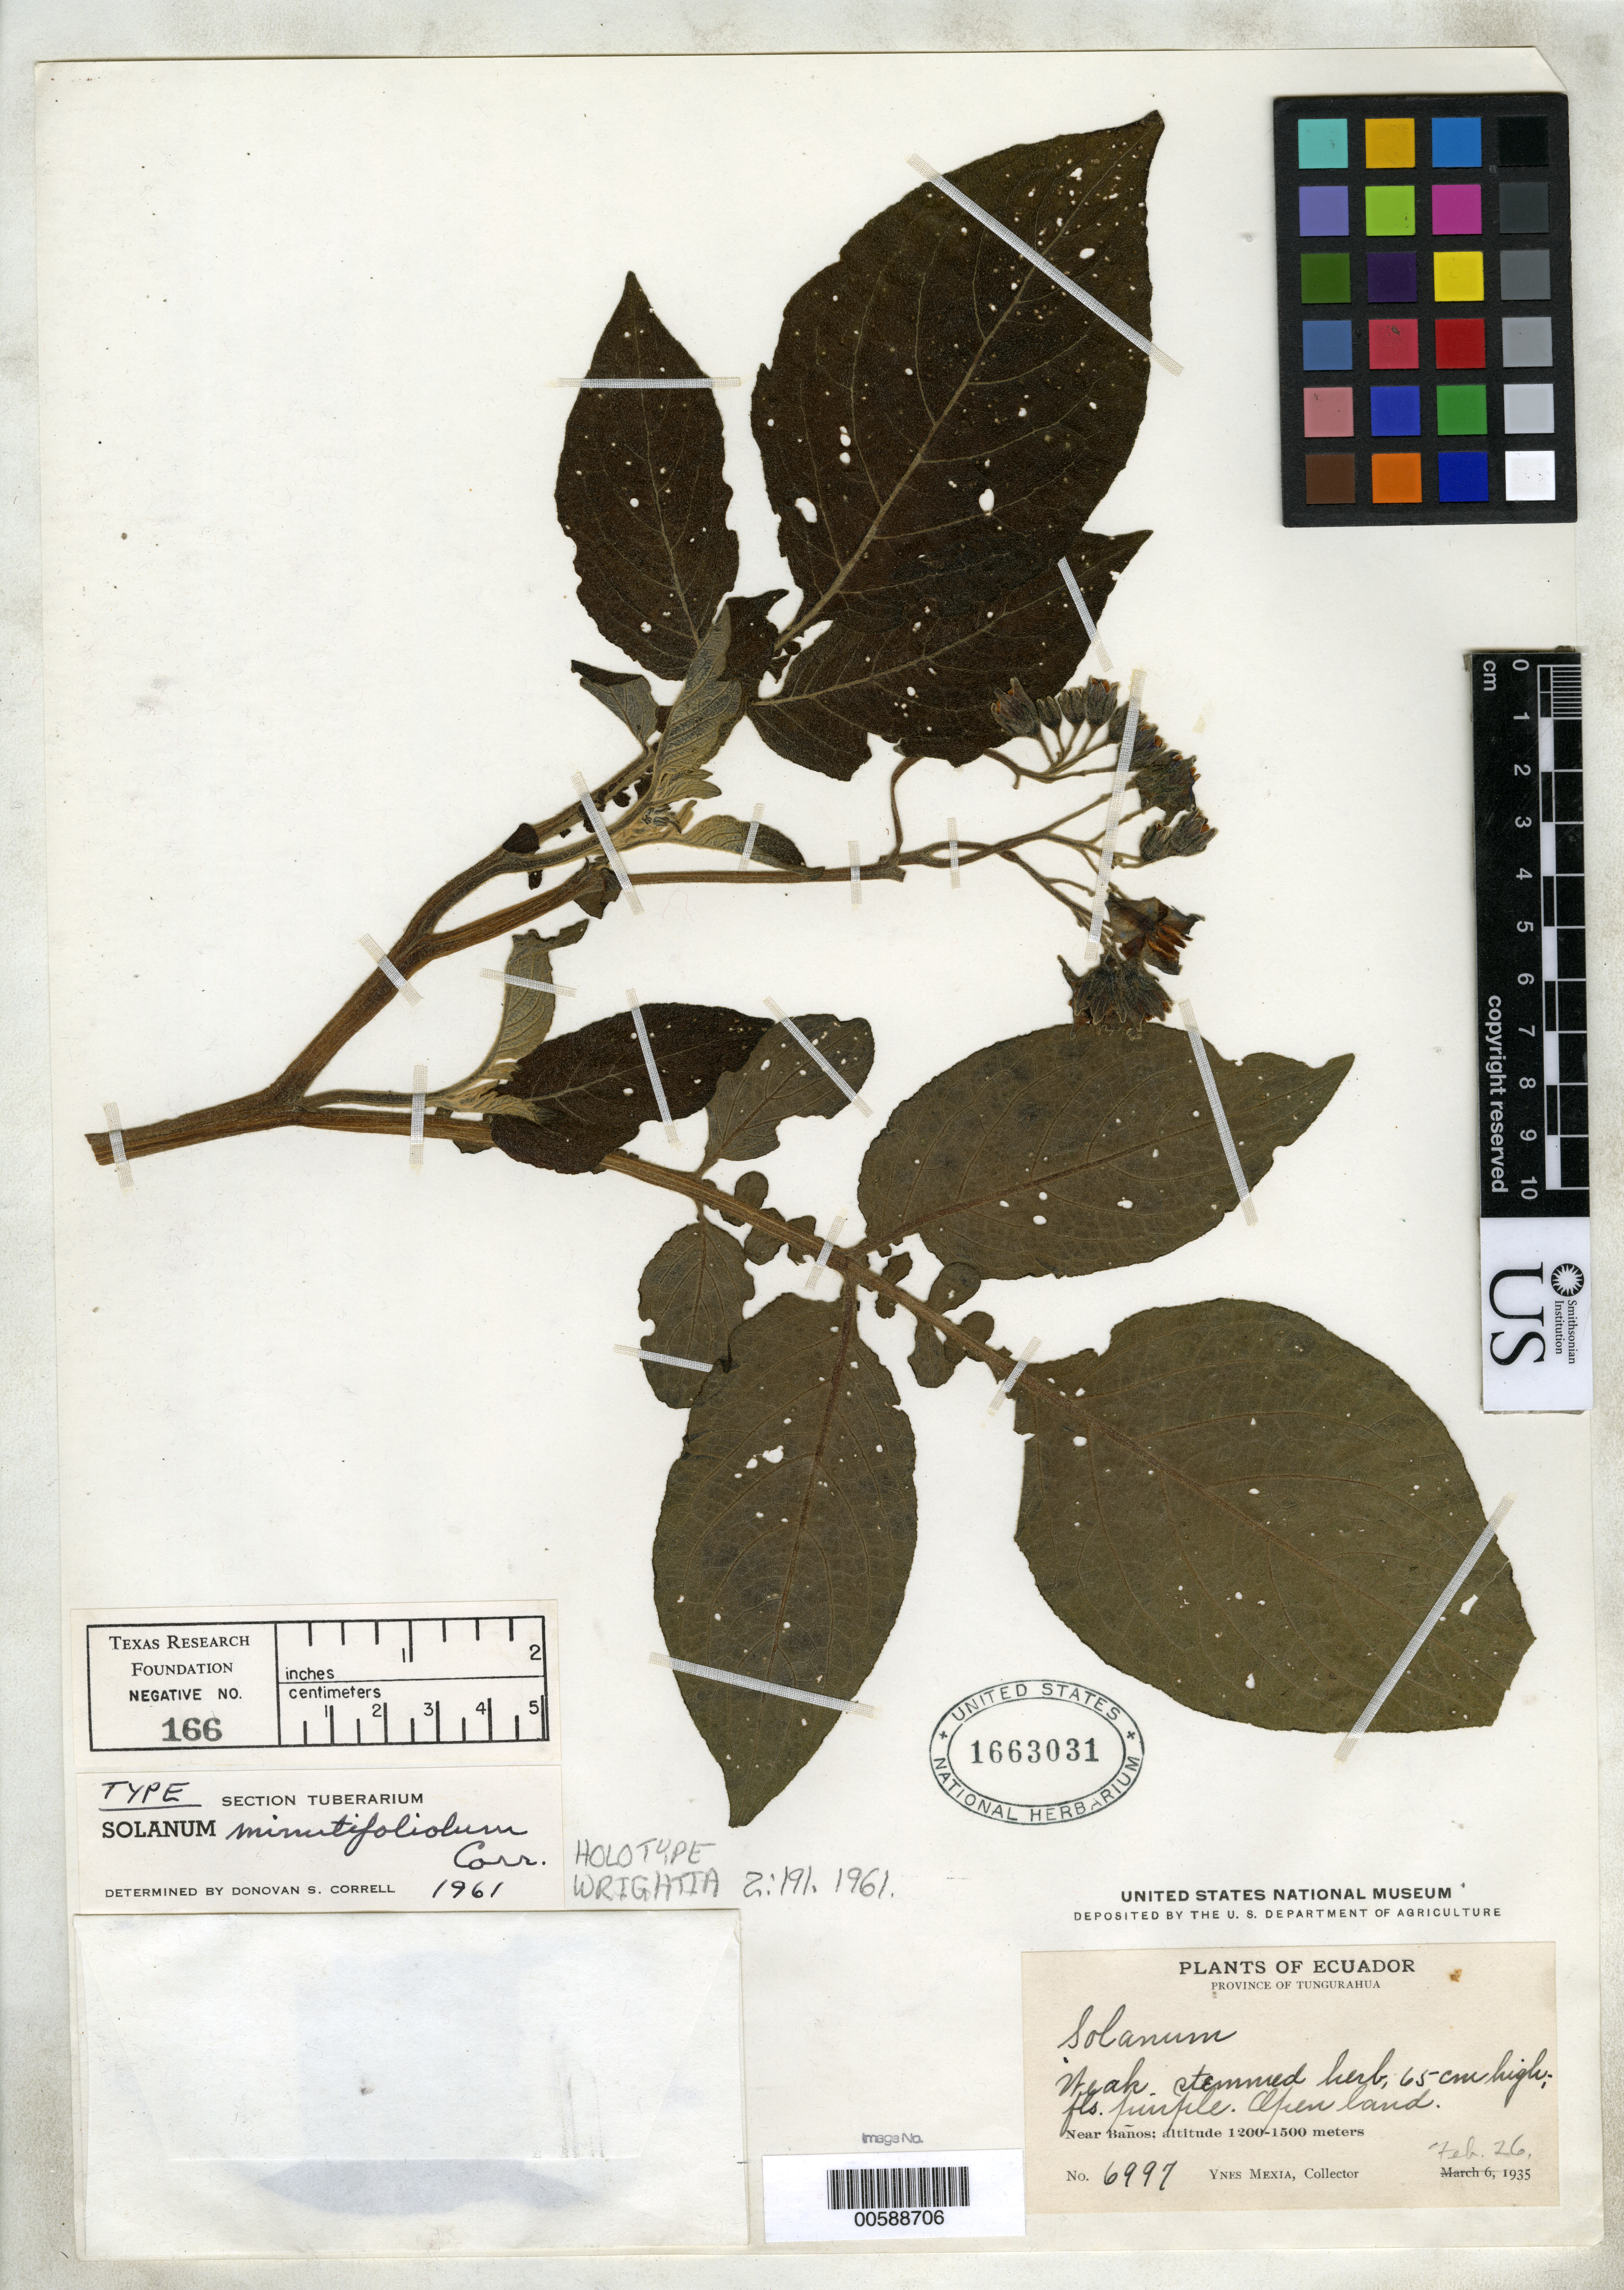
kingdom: Plantae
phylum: Tracheophyta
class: Magnoliopsida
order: Solanales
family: Solanaceae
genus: Solanum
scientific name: Solanum minutifoliolum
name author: Correll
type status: Holotype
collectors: Y. Mexia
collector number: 6997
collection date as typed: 26 Feb 1935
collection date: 1935-02-26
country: Ecuador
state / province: Tungurahua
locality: Near Banos.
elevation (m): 1200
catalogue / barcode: US 1663031